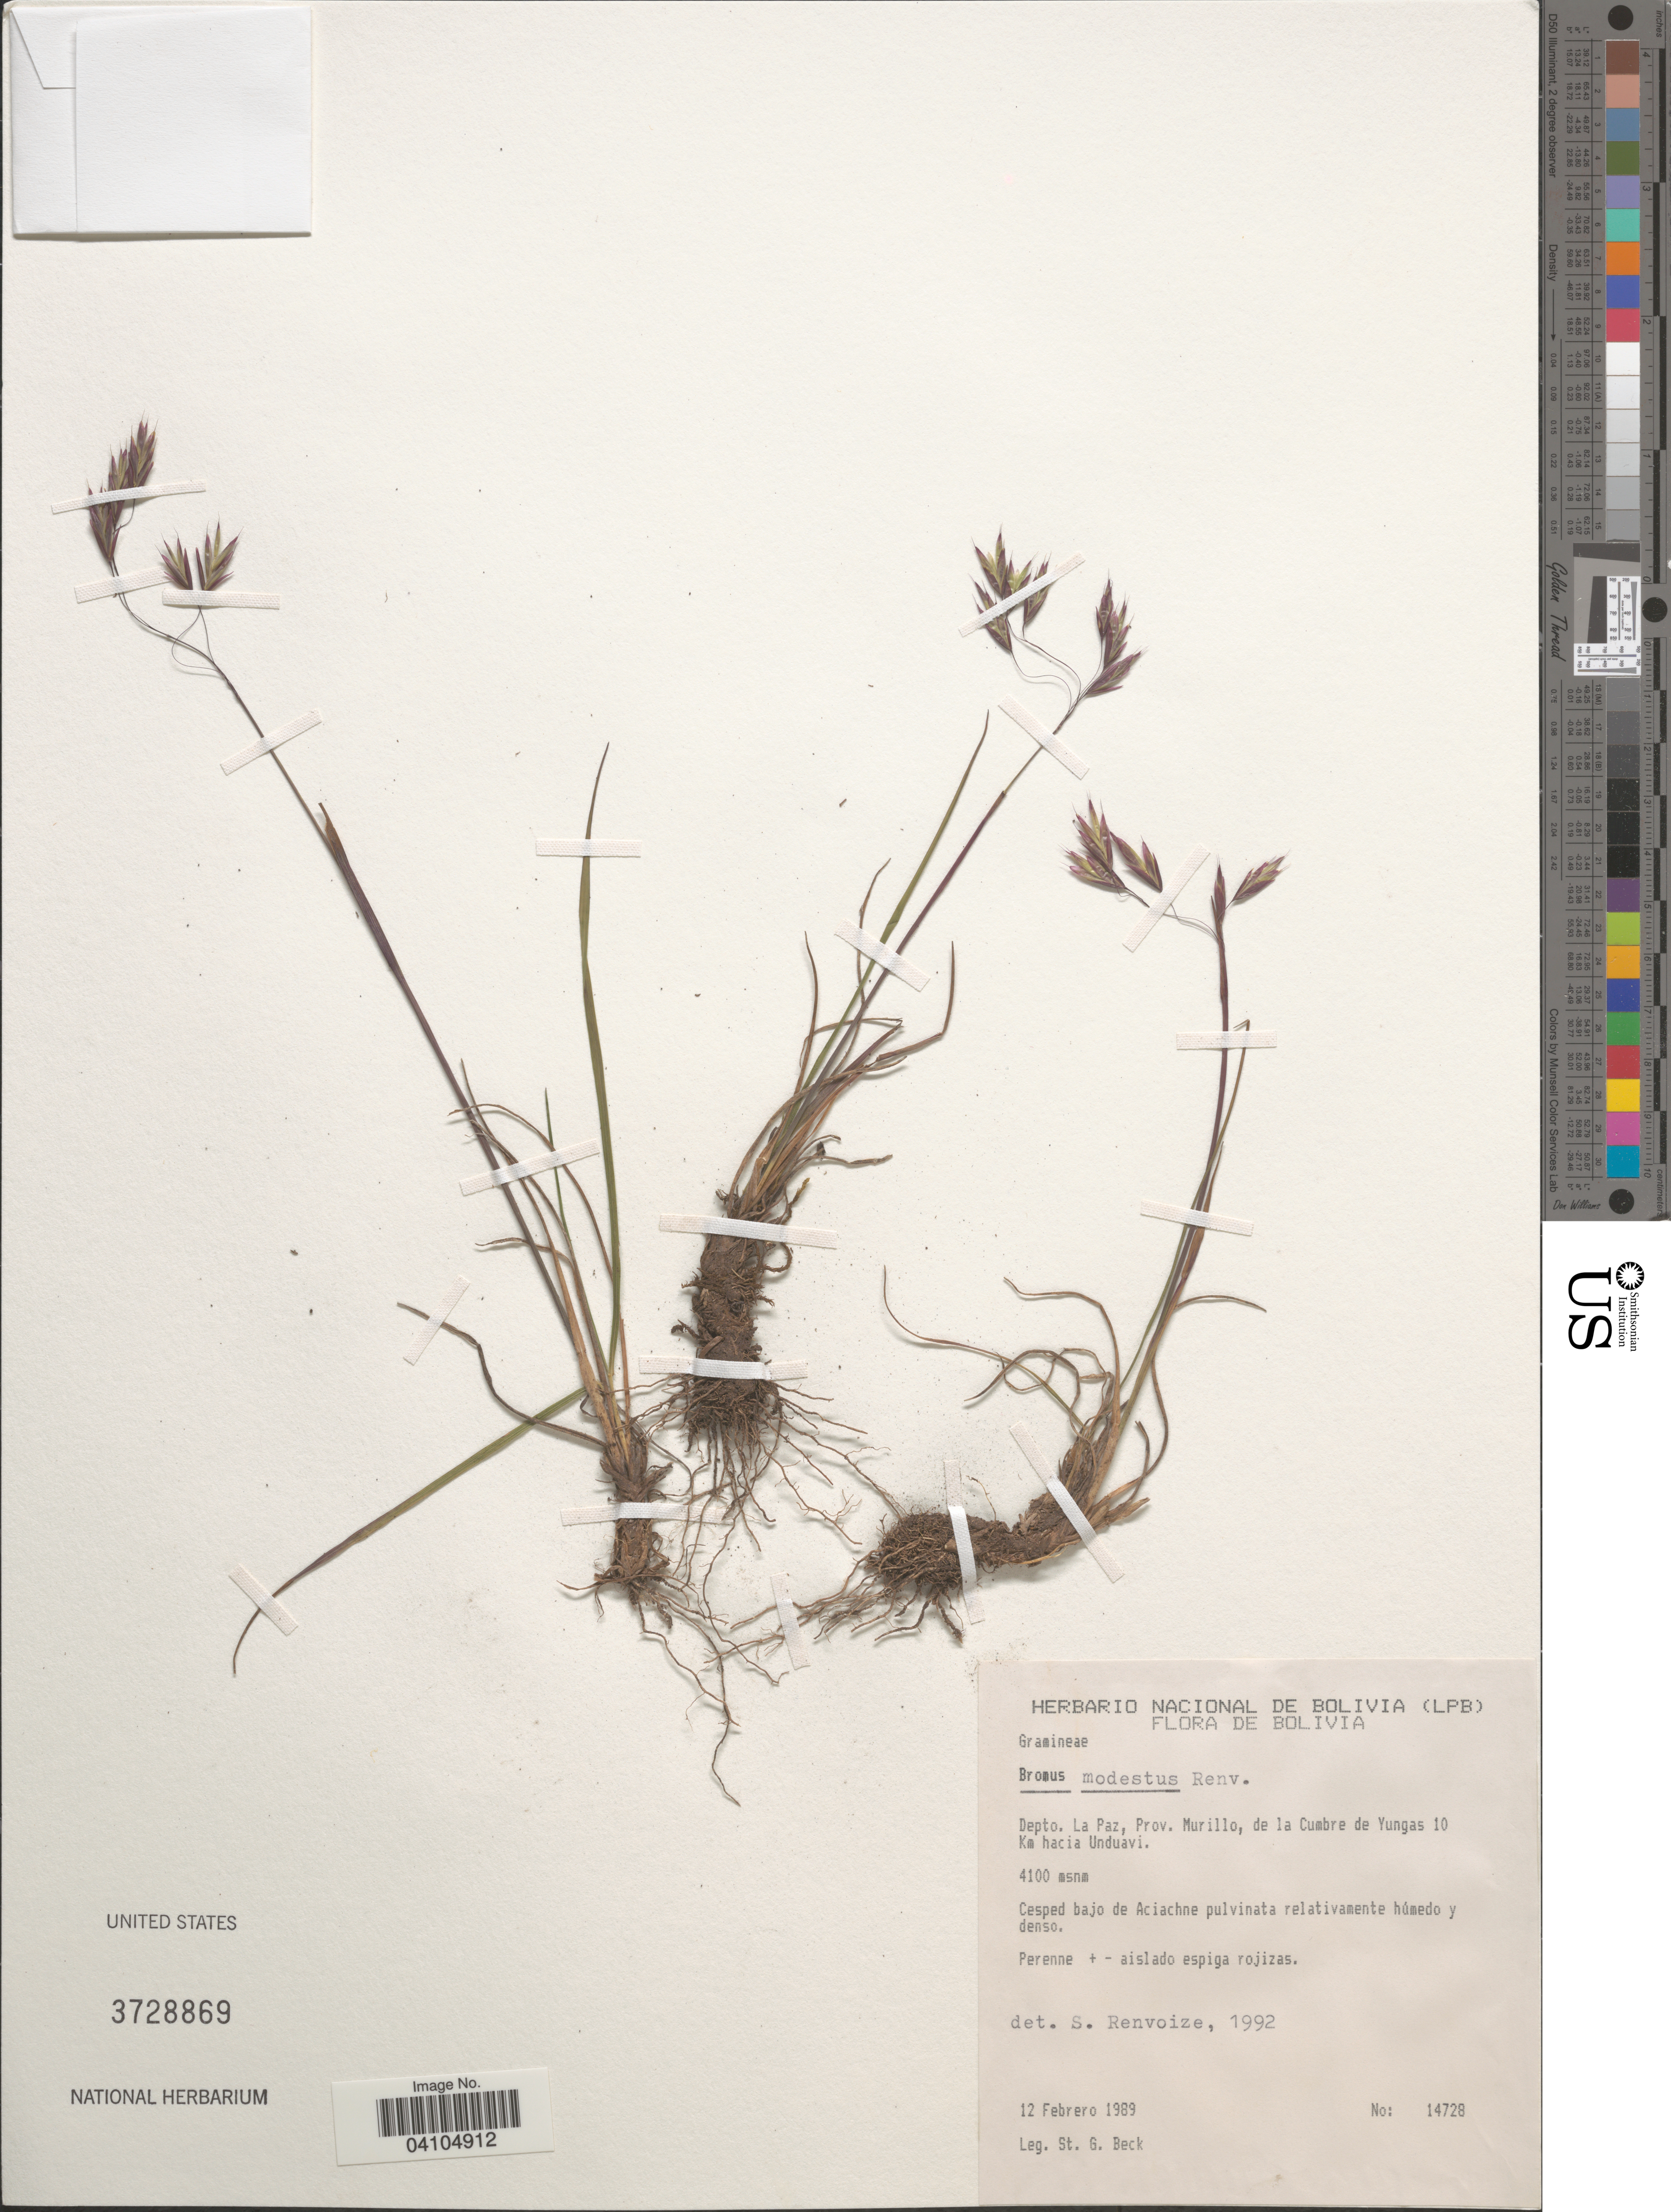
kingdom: Plantae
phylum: Tracheophyta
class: Liliopsida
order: Poales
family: Poaceae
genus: Bromus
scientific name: Bromus modestus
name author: Renvoize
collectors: S. G. Beck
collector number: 14728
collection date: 1989-02-12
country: Bolivia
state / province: La Paz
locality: Depto. La Paz, Prov. Murillo, de la Cumbre de Yungas 10 Km hacia Unduavi.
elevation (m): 4100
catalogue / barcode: US 3728869